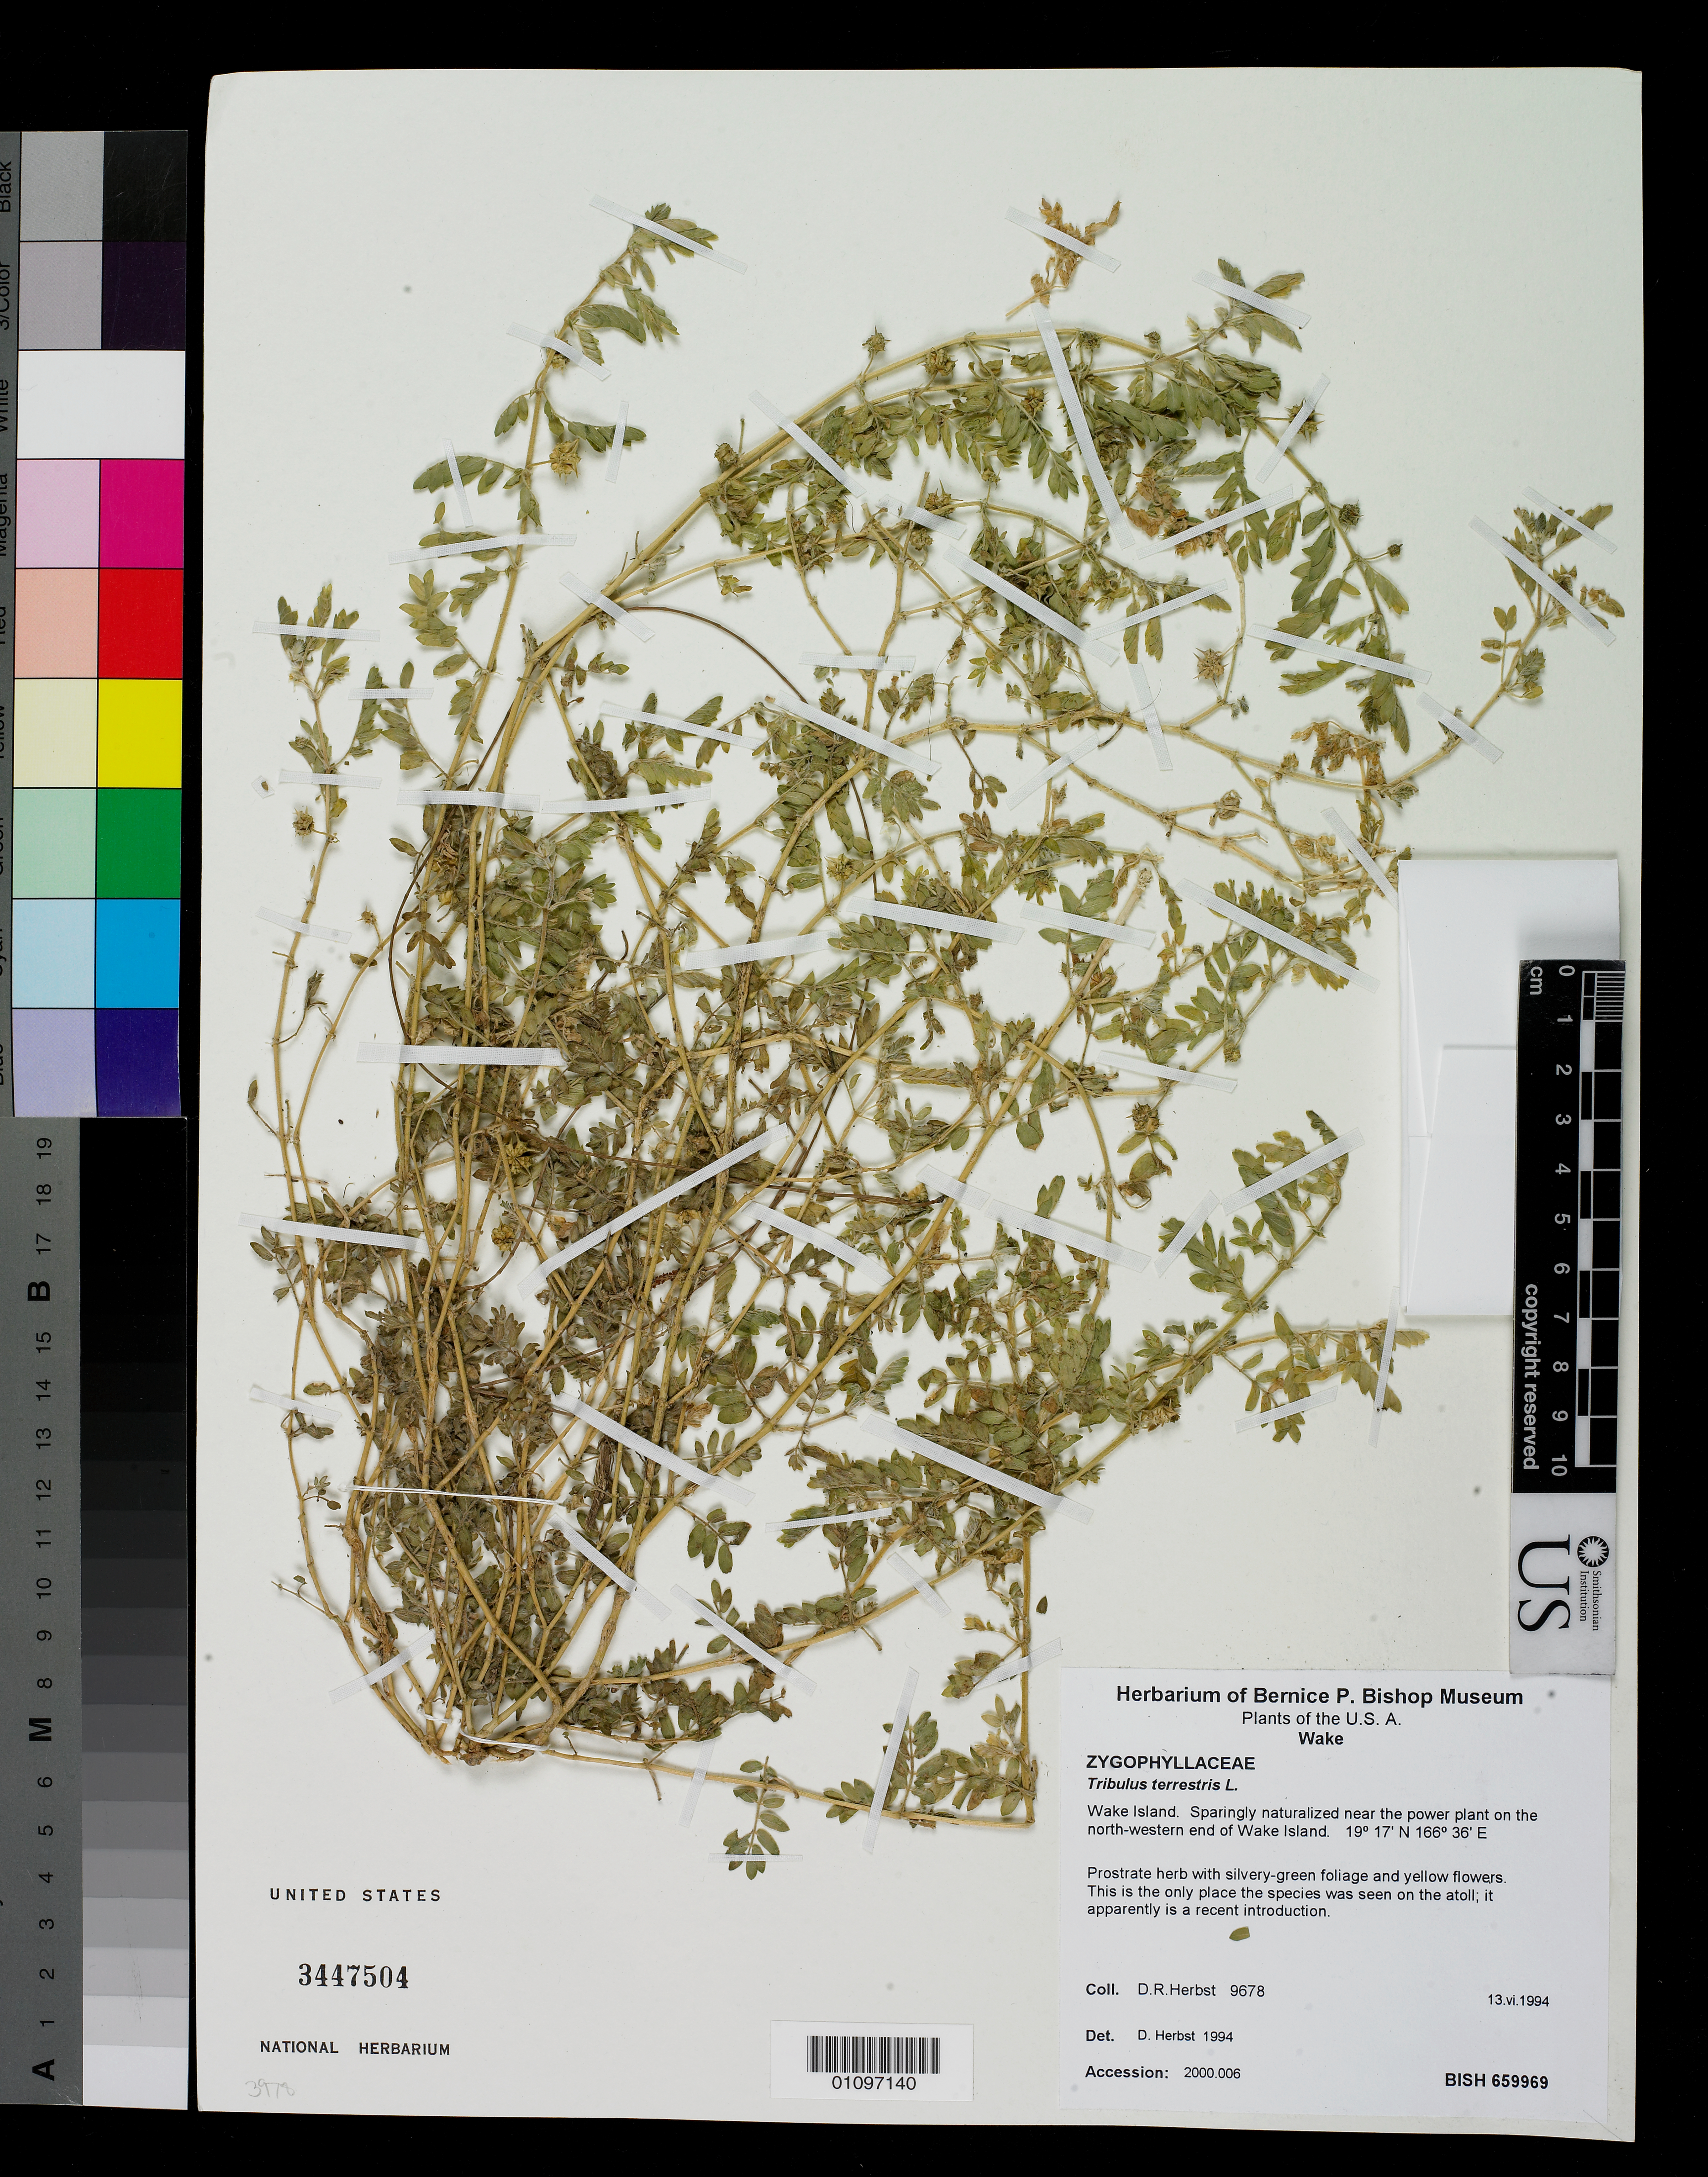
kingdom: Plantae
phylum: Tracheophyta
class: Magnoliopsida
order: Zygophyllales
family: Zygophyllaceae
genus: Tribulus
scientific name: Tribulus terrestris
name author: L.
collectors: D. R. Herbst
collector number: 9678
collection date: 1994-06-13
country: U.S. Administered Pacific Islands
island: Wake Atoll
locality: Near the power plant on the NW end of Wake Islet.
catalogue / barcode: US 3447504